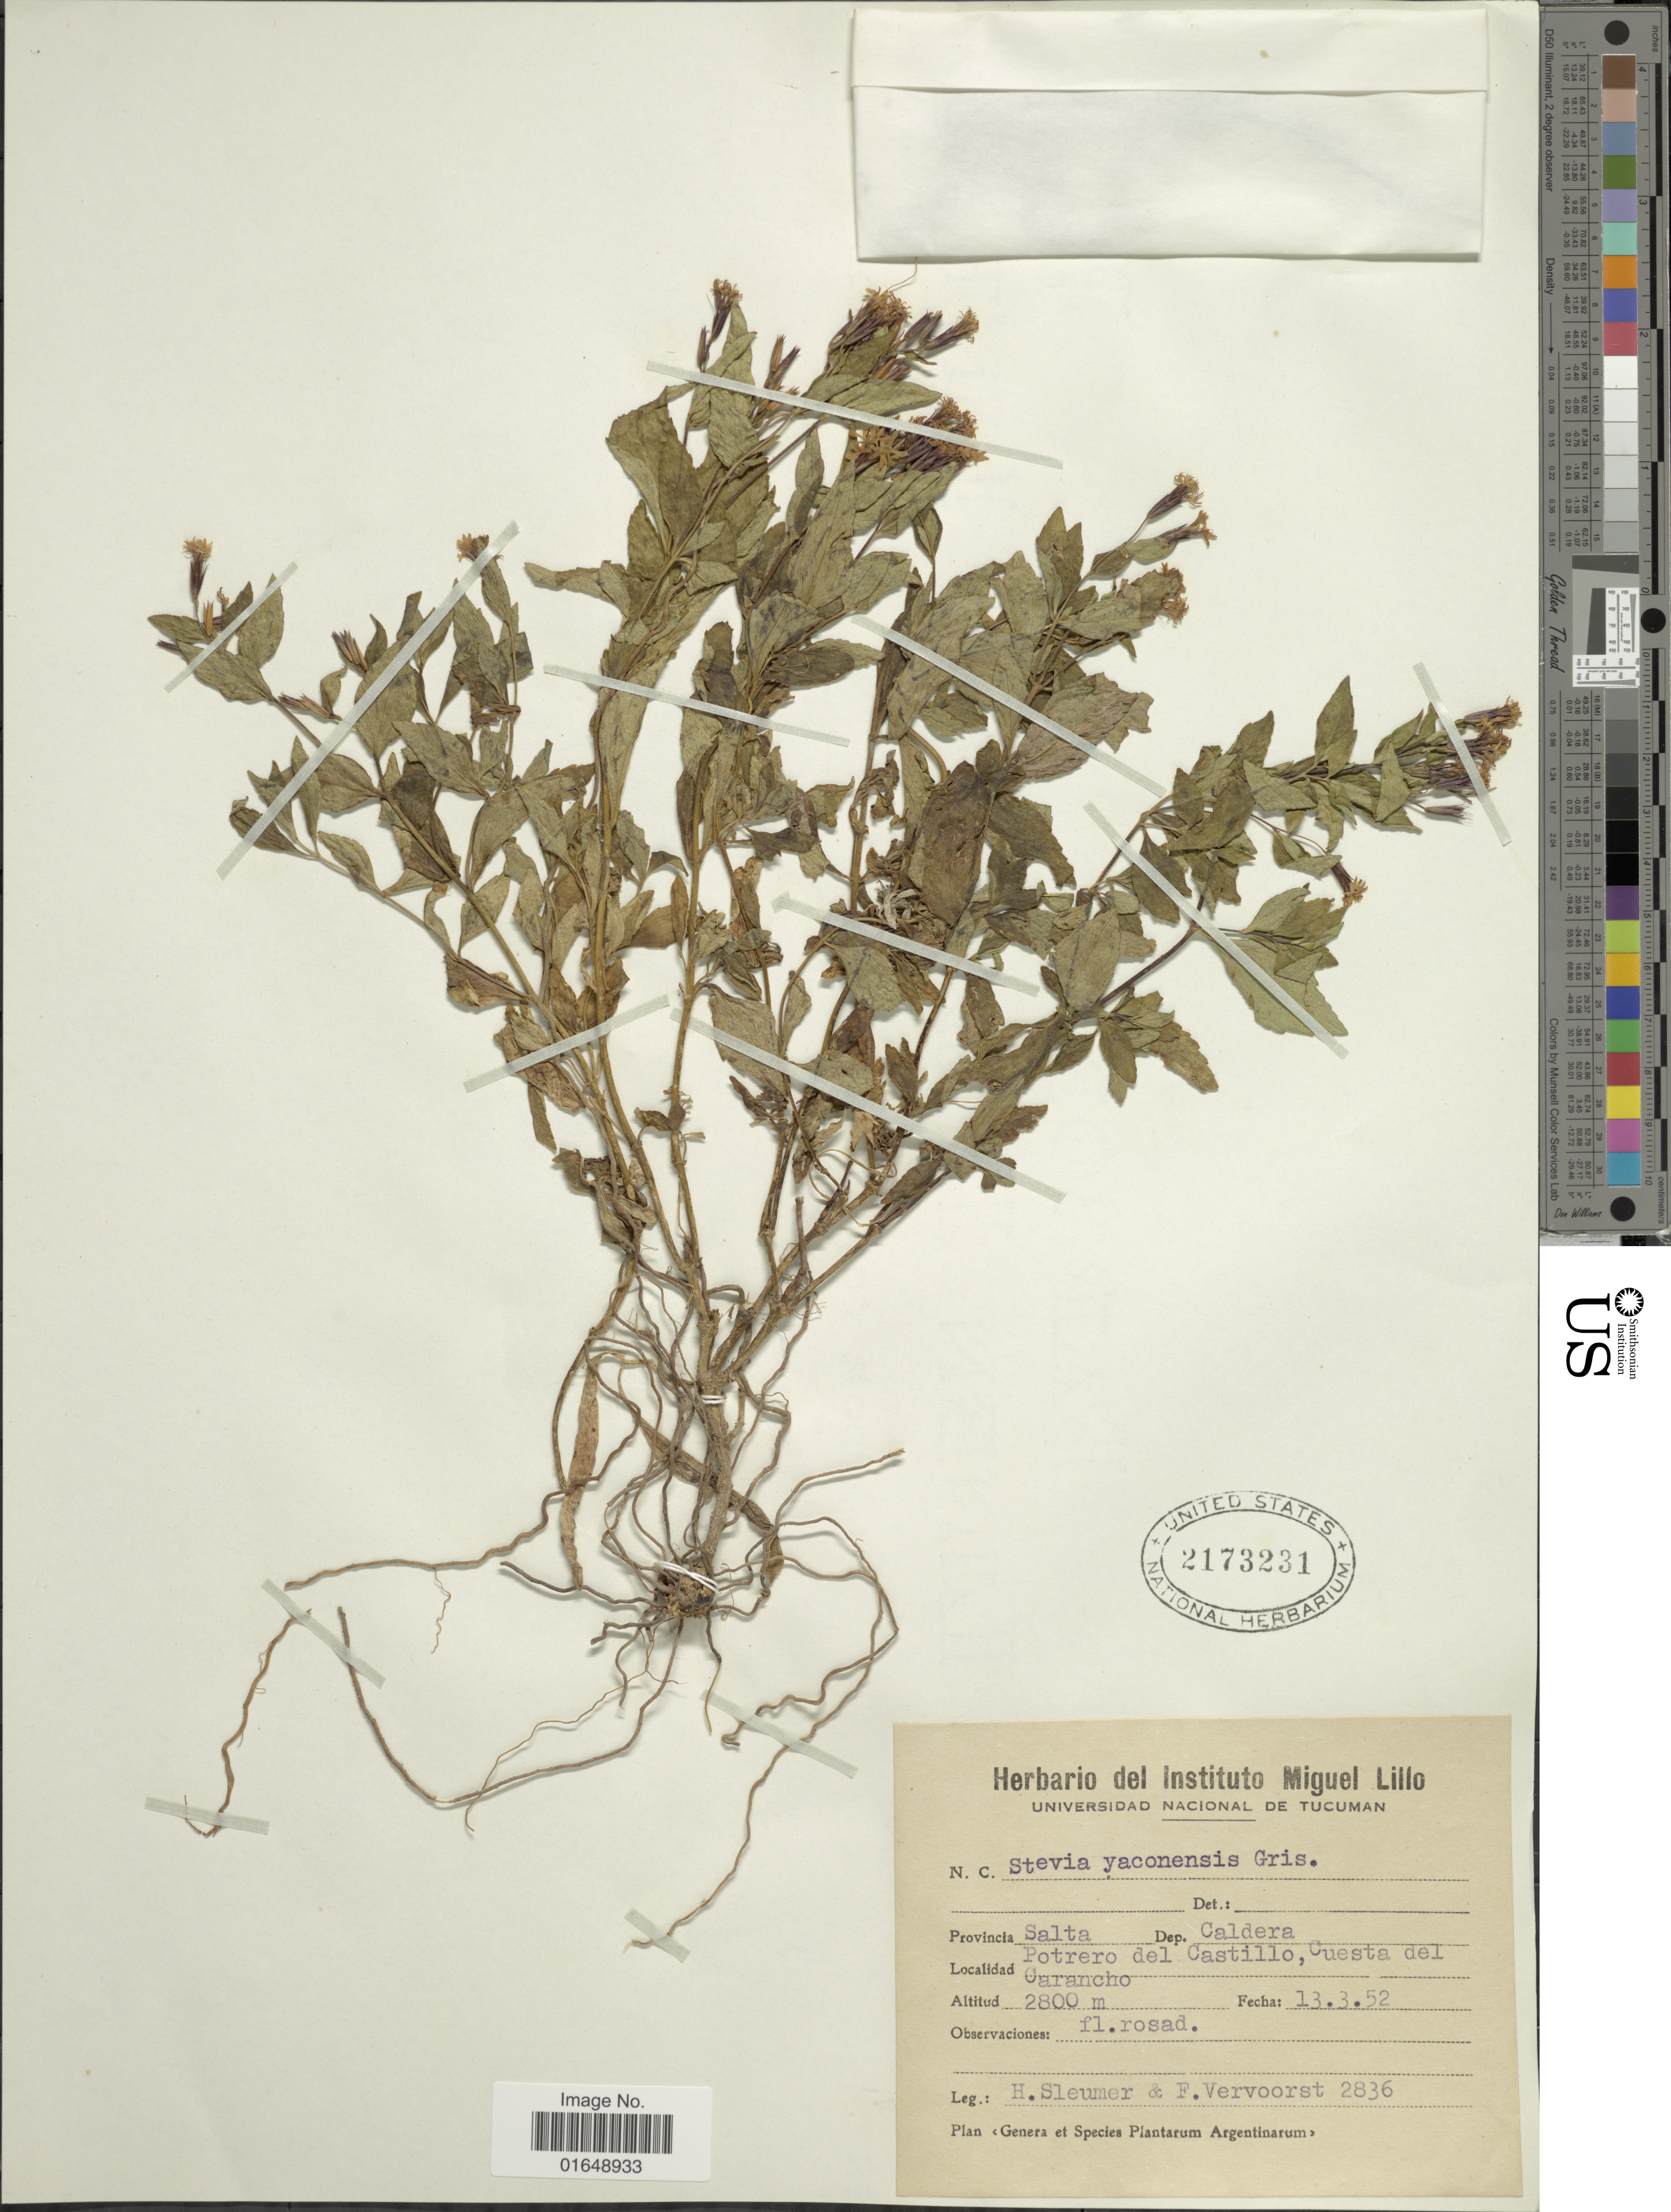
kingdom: Plantae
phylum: Tracheophyta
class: Magnoliopsida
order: Asterales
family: Asteraceae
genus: Stevia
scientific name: Stevia yaconensis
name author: Hieron.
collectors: H. O. Sleumer & F. Vervoorst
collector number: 2836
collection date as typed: Transcribed d/m/y: 13/3/52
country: Argentina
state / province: Salta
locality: Dep. Caldera, Potrero del Castillo, Cuesta del Carancho.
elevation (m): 2800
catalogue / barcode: US 2173231